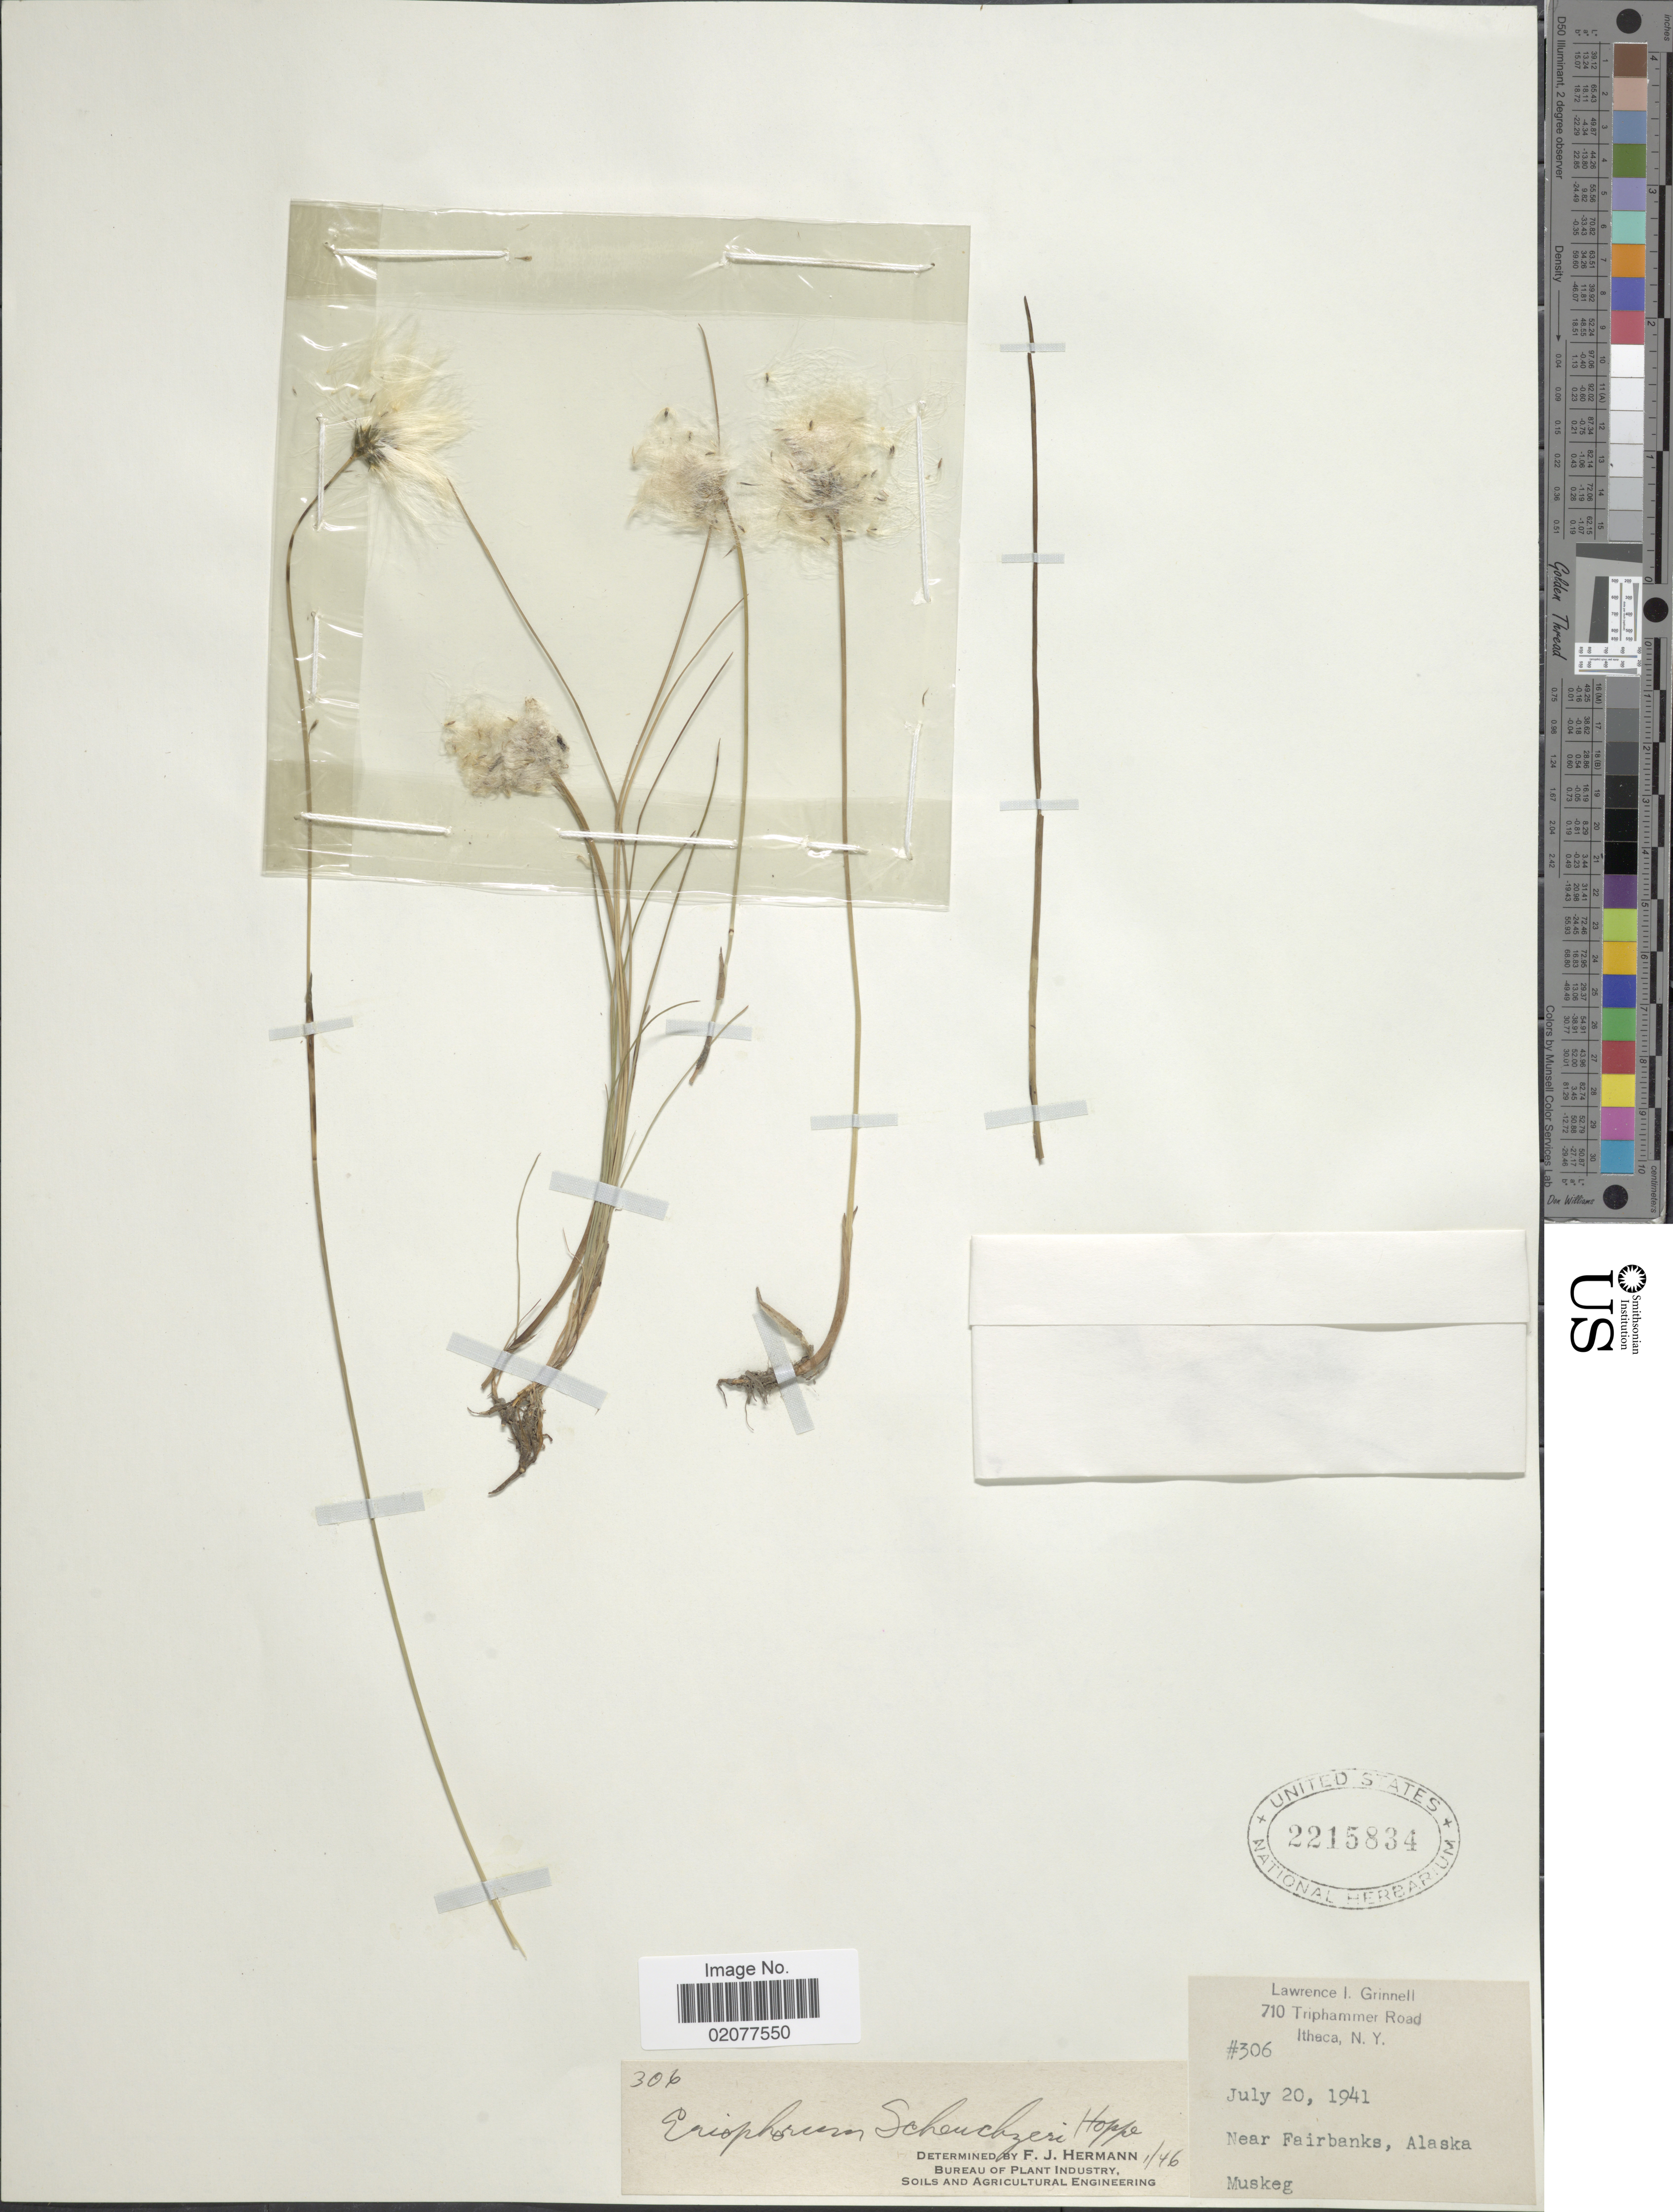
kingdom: Plantae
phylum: Tracheophyta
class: Liliopsida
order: Poales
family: Cyperaceae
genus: Eriophorum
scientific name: Eriophorum scheuchzeri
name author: Hoppe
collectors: L. Grinnell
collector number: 306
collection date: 1941-07-20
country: United States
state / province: Alaska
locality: Near Fairbanks, Alaska.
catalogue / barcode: US 2215834